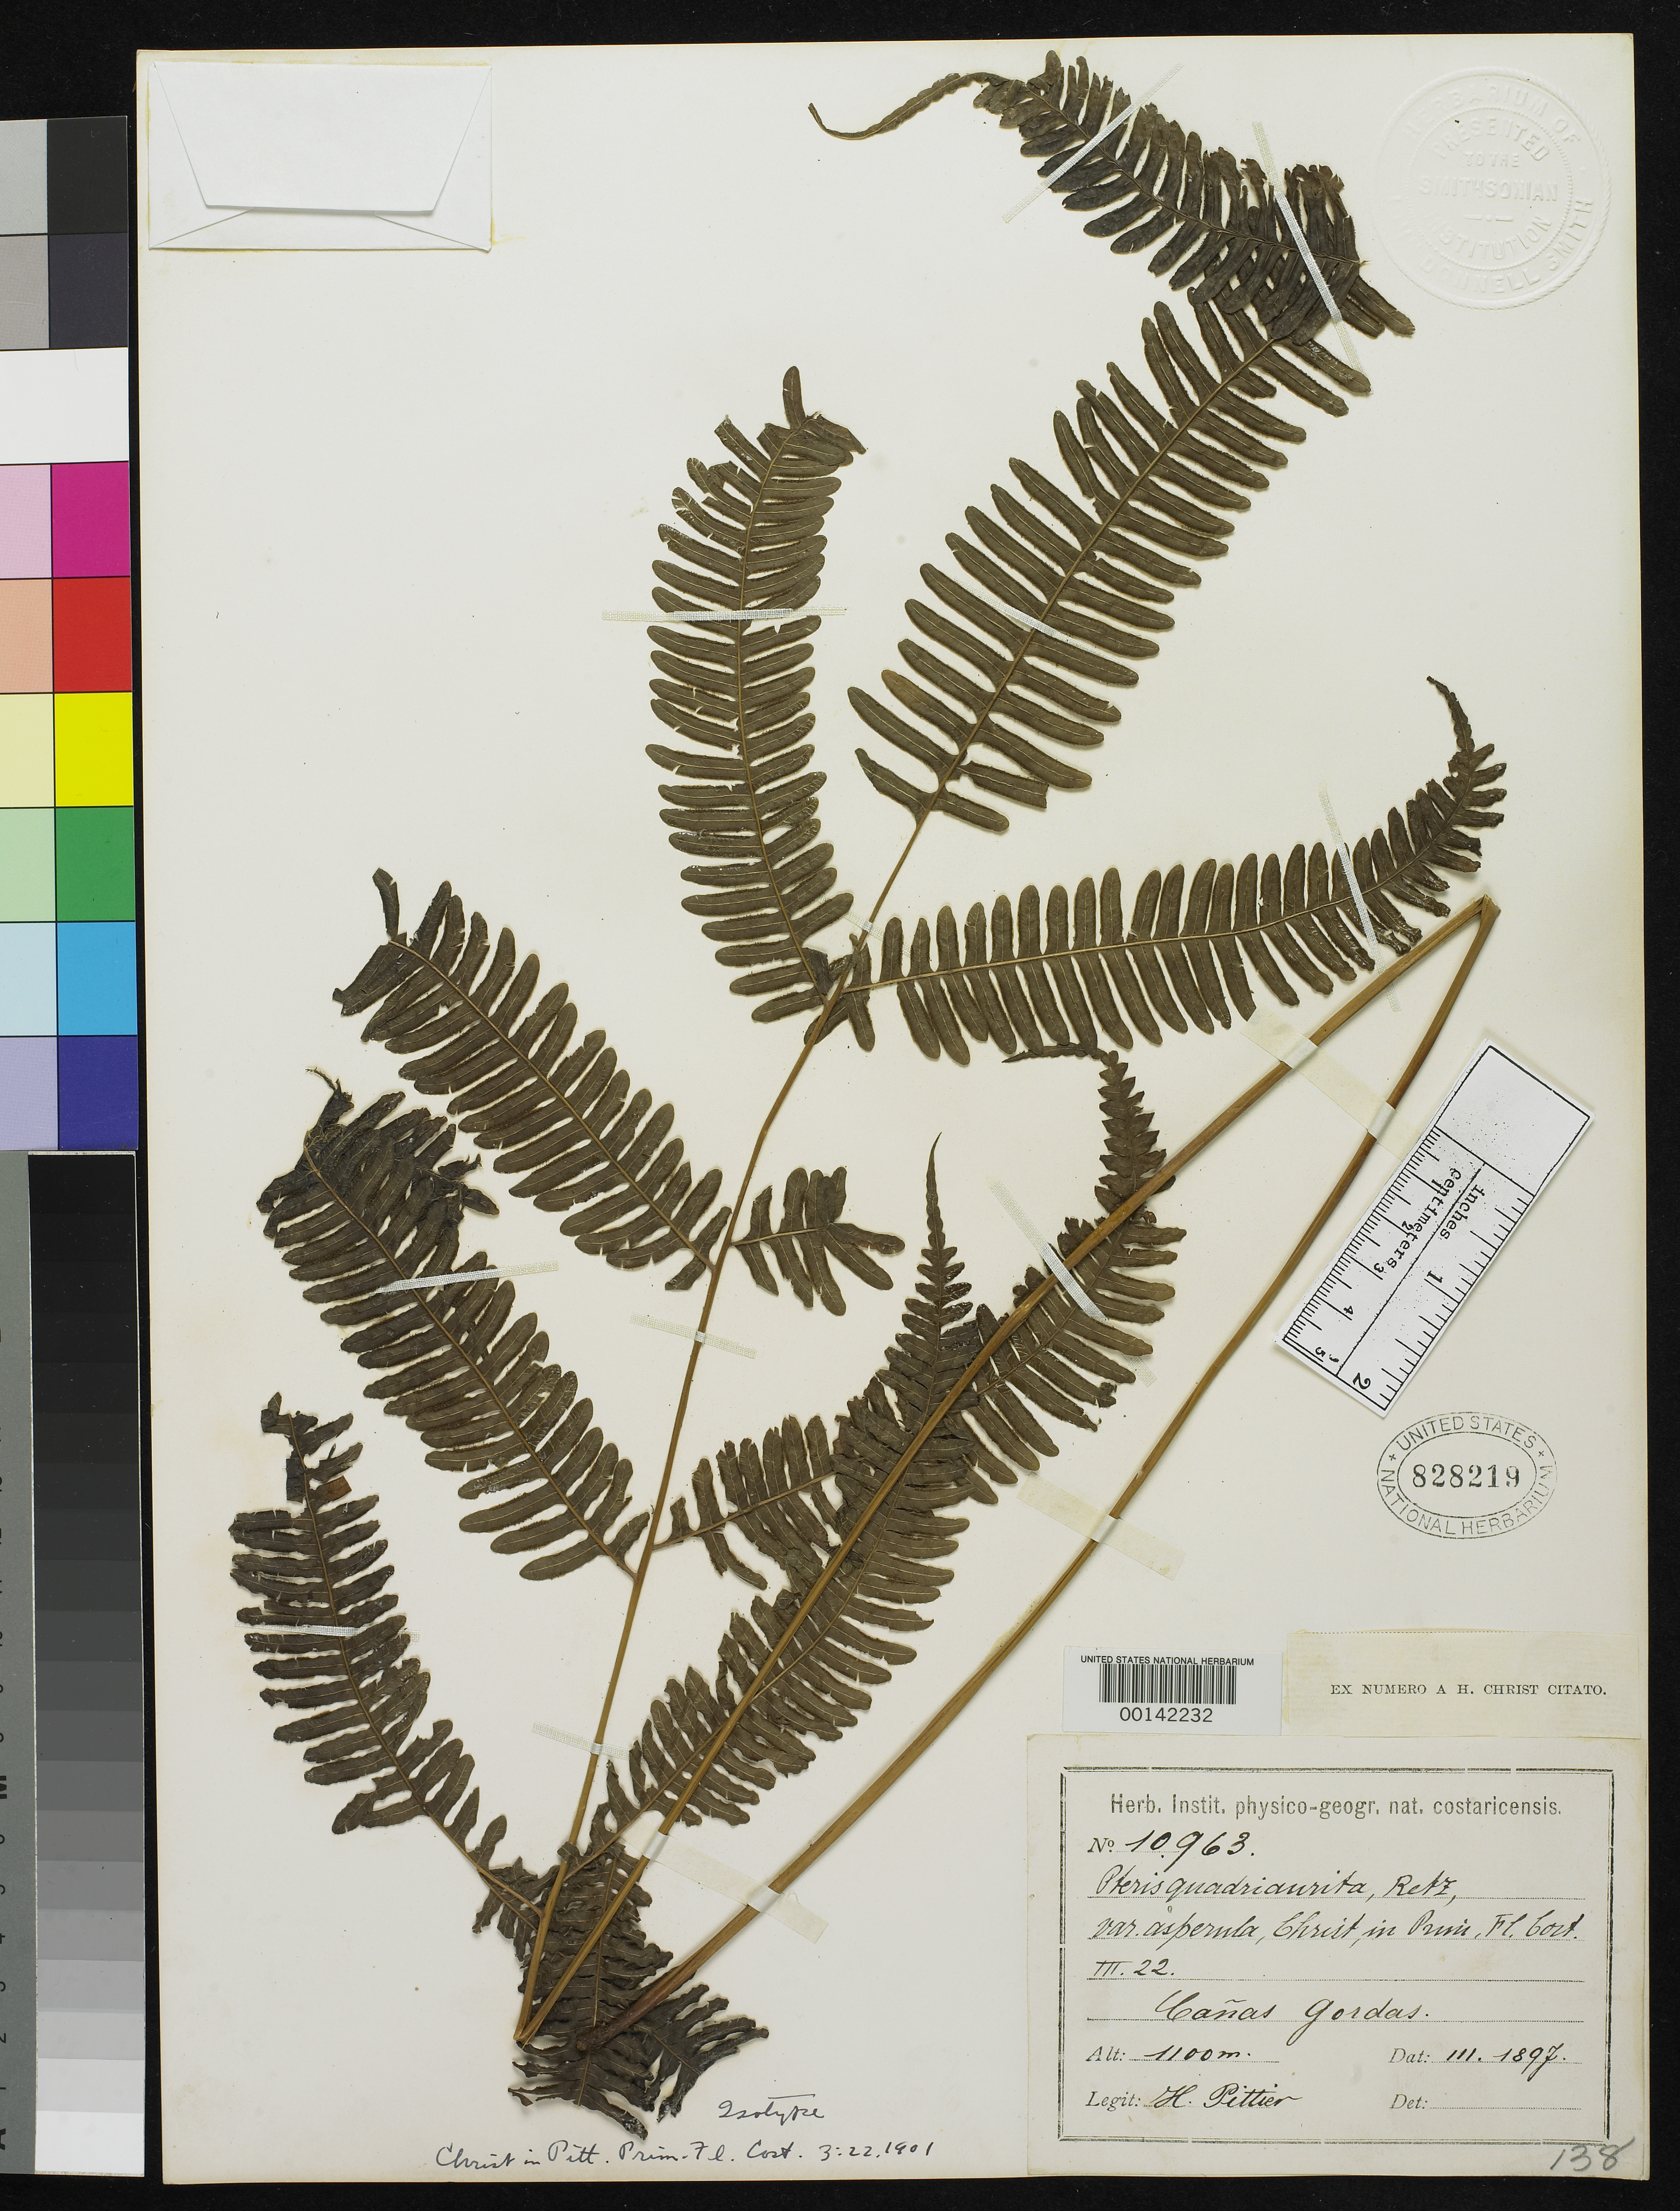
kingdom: Plantae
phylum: Tracheophyta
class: Polypodiopsida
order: Polypodiales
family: Pteridaceae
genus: Pteris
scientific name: Pteris quadriaurita var. asperula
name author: Christ in Pittier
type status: Isotype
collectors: H. F. Pittier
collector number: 10963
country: Costa Rica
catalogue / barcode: US 828219